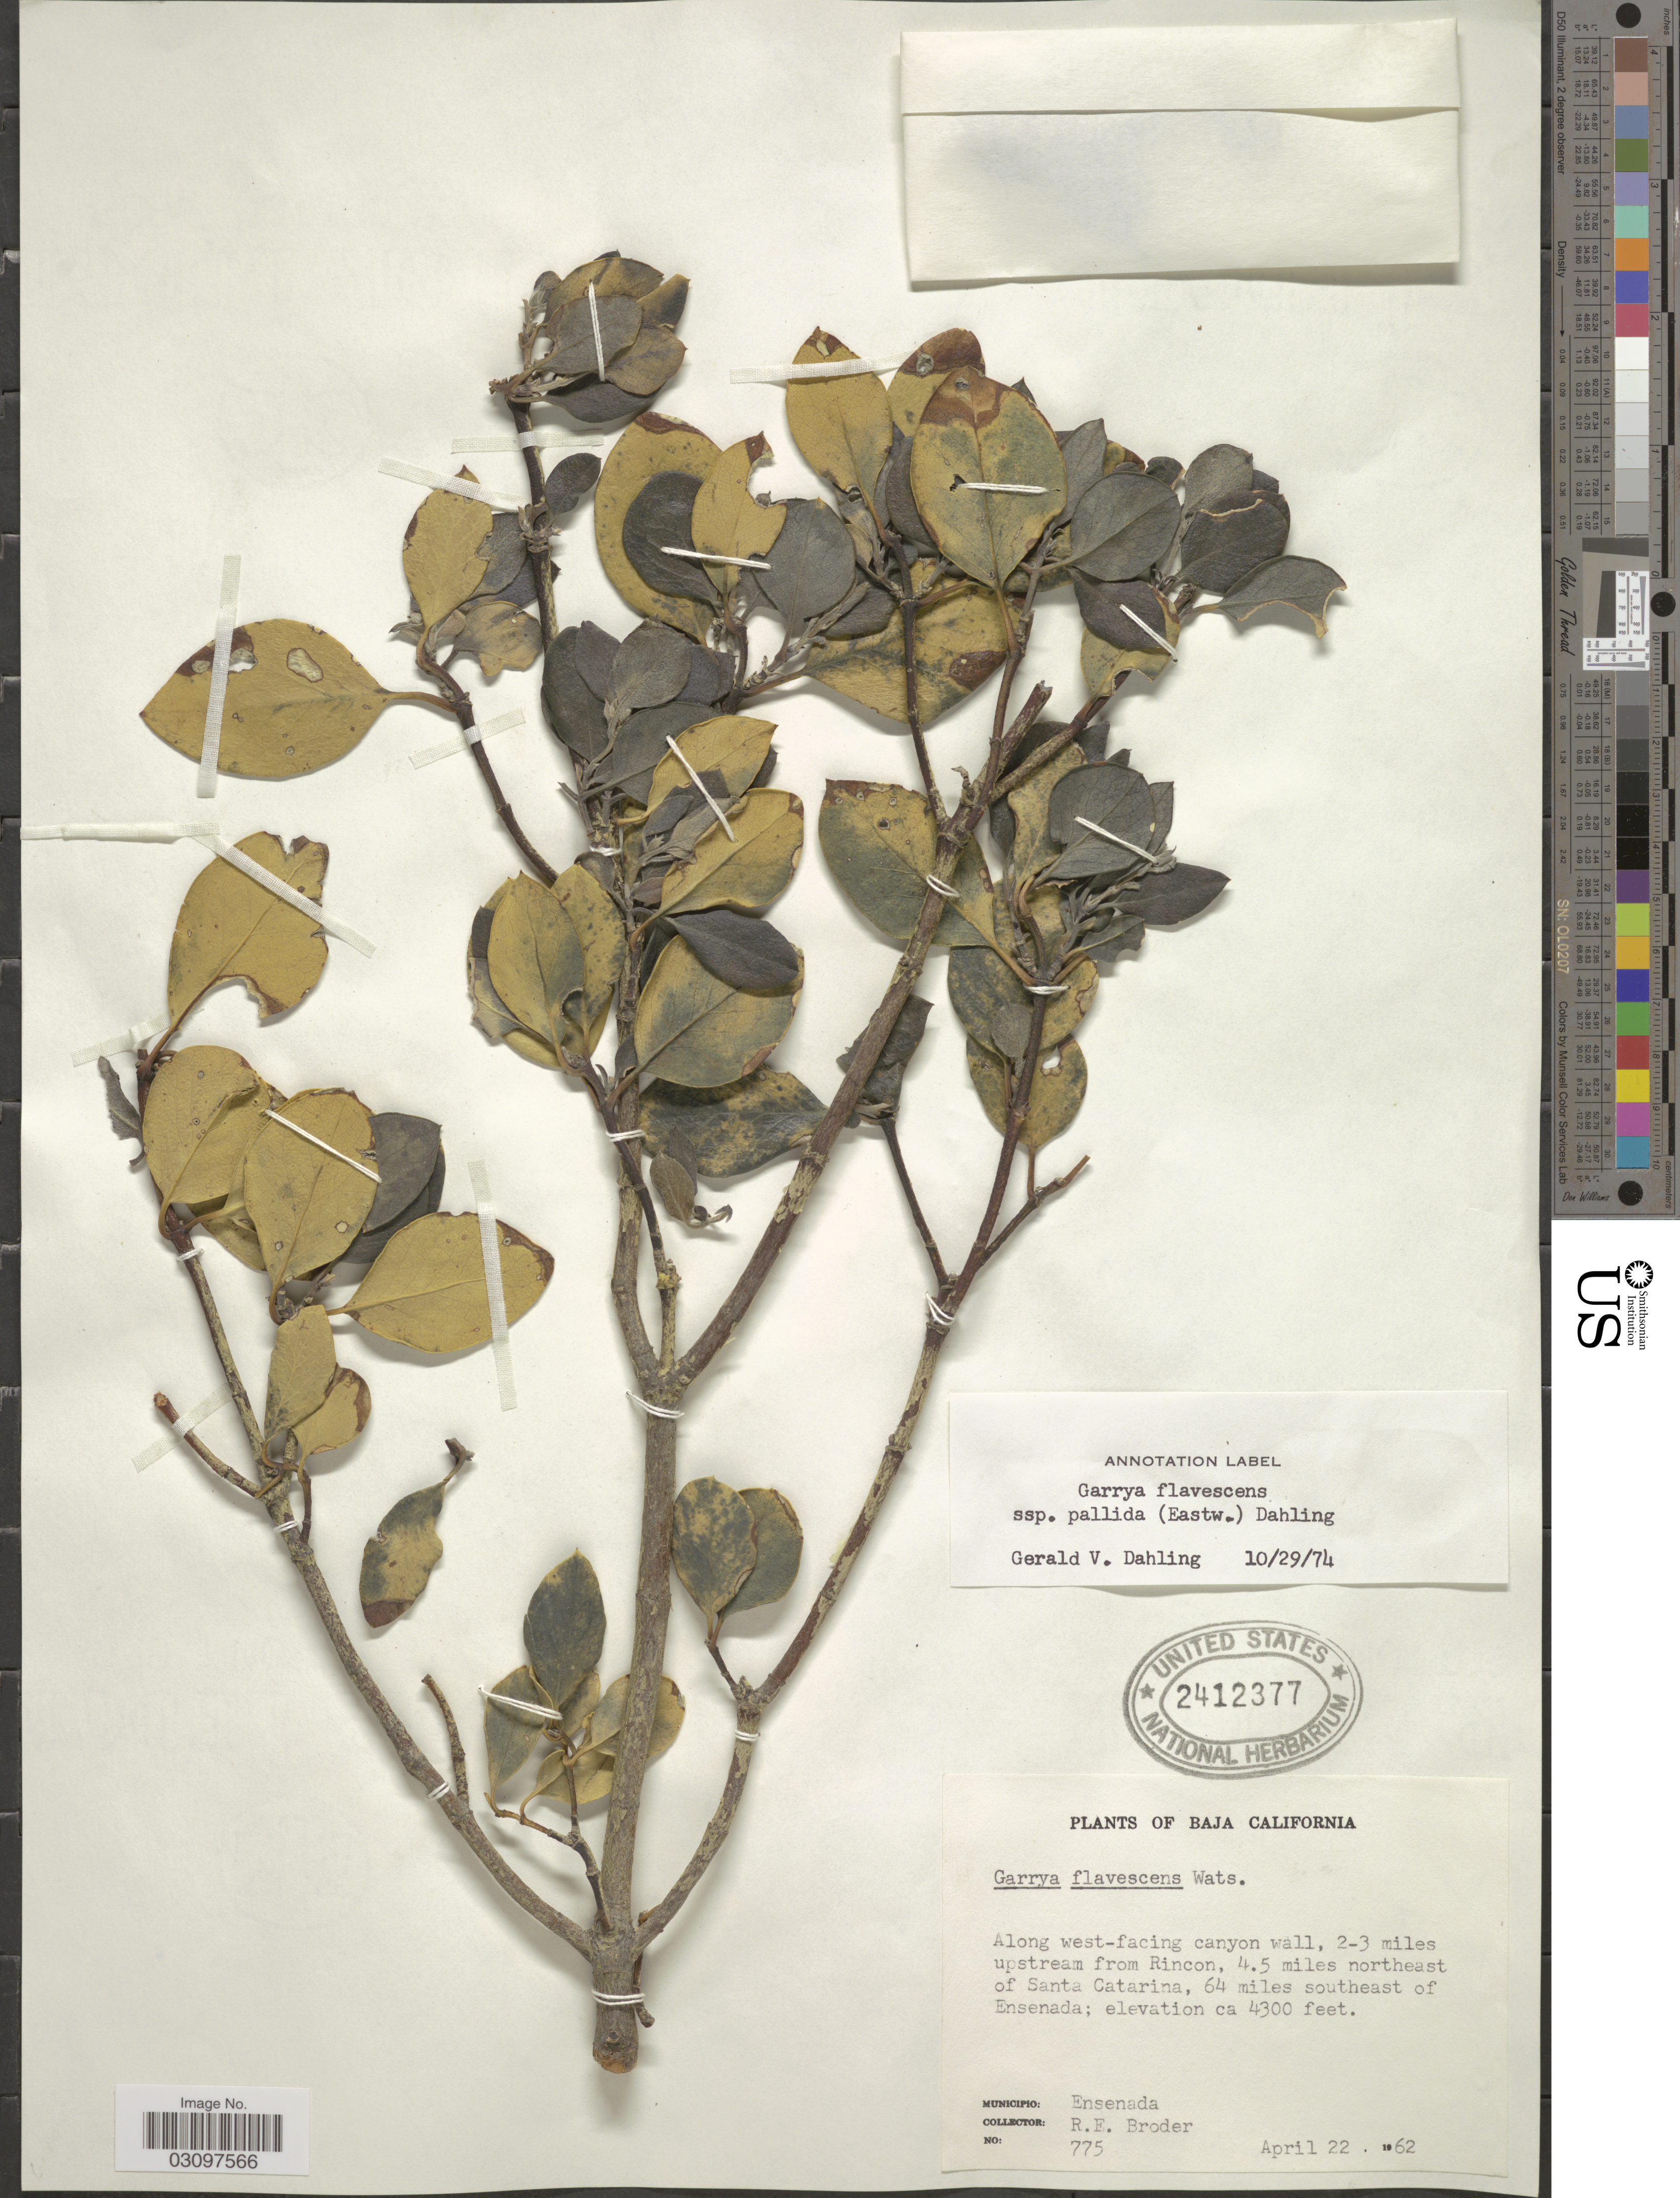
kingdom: Plantae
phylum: Tracheophyta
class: Magnoliopsida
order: Garryales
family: Garryaceae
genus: Garrya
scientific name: Garrya flavescens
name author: S. Watson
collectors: R. Broder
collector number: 775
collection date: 1962-04-22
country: Mexico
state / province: Baja California Norte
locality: Along west-facing canyon wall, 2-3 miles upstream from Rincon, 4.5 miles northeast of Santa Catarina, 64 miles southeast of Ensenada.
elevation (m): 1311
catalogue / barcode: US 2412377